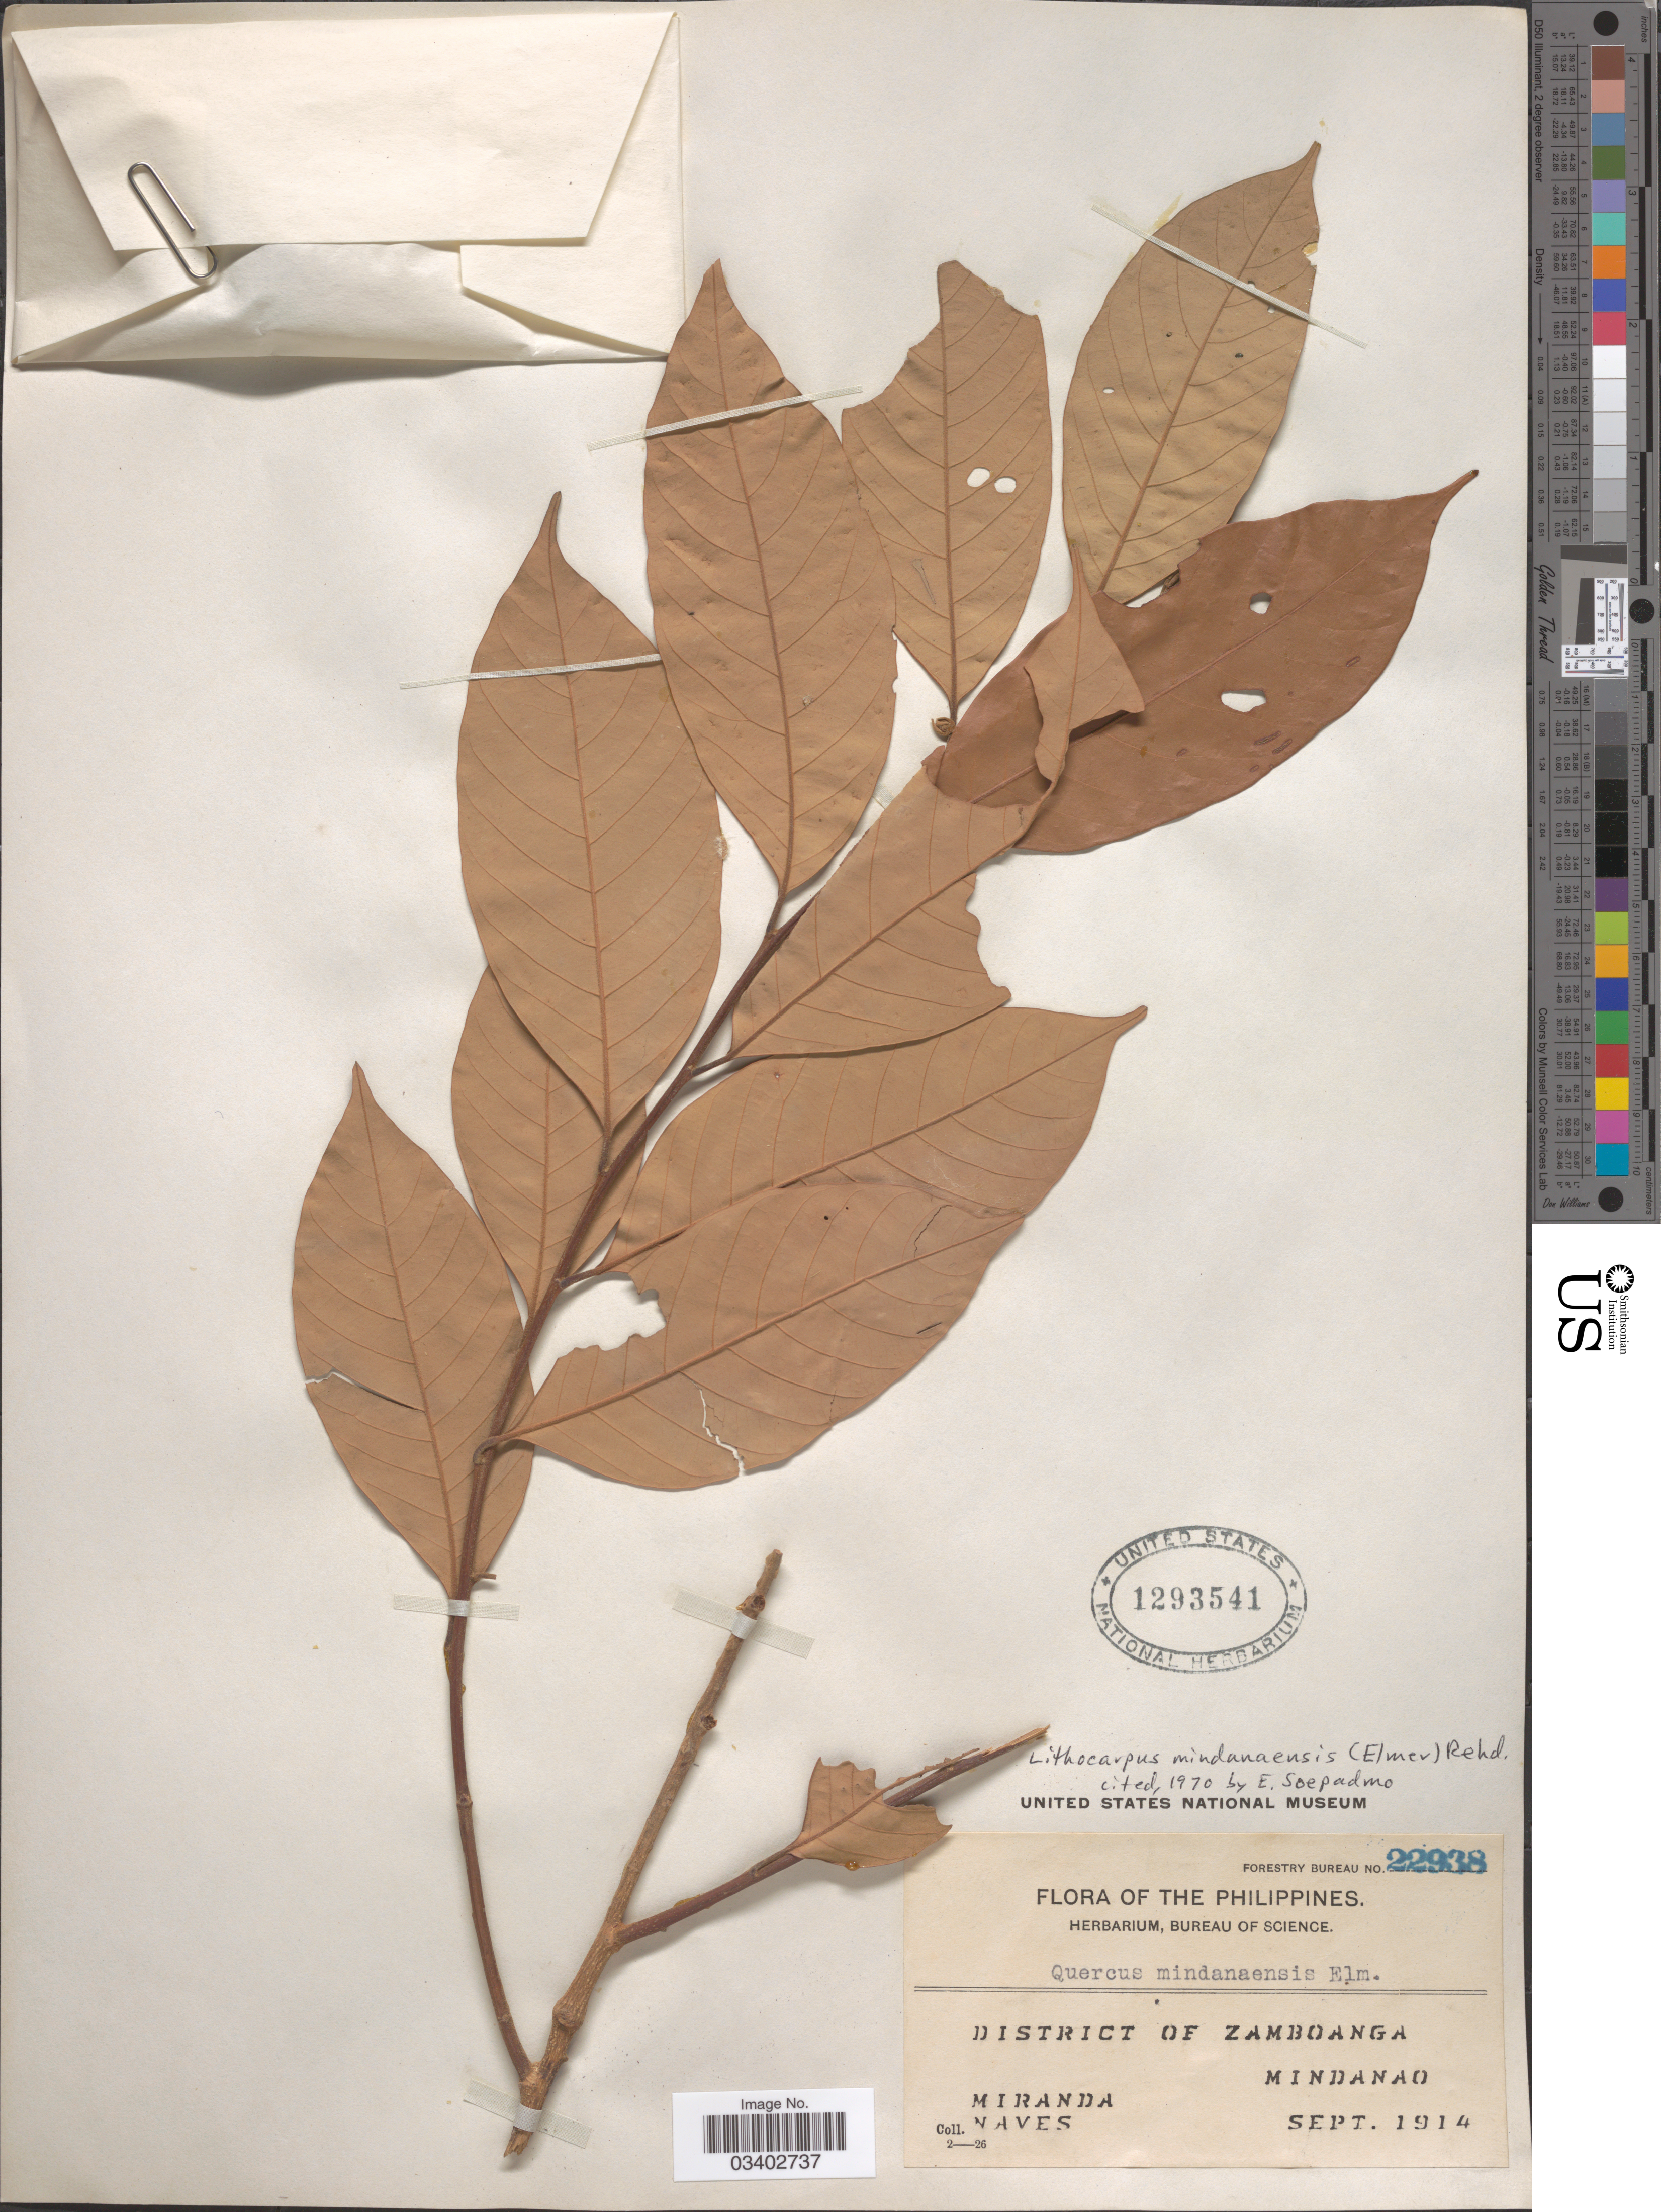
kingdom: Plantae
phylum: Tracheophyta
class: Magnoliopsida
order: Fagales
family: Fagaceae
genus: Lithocarpus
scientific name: Lithocarpus mindanaensis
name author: (Elmer) Rehder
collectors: Miranda & Naves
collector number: Forestry Bureau 22938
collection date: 1914-09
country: Philippines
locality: District of Zamboanga. Mindanao.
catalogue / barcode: US 1293541